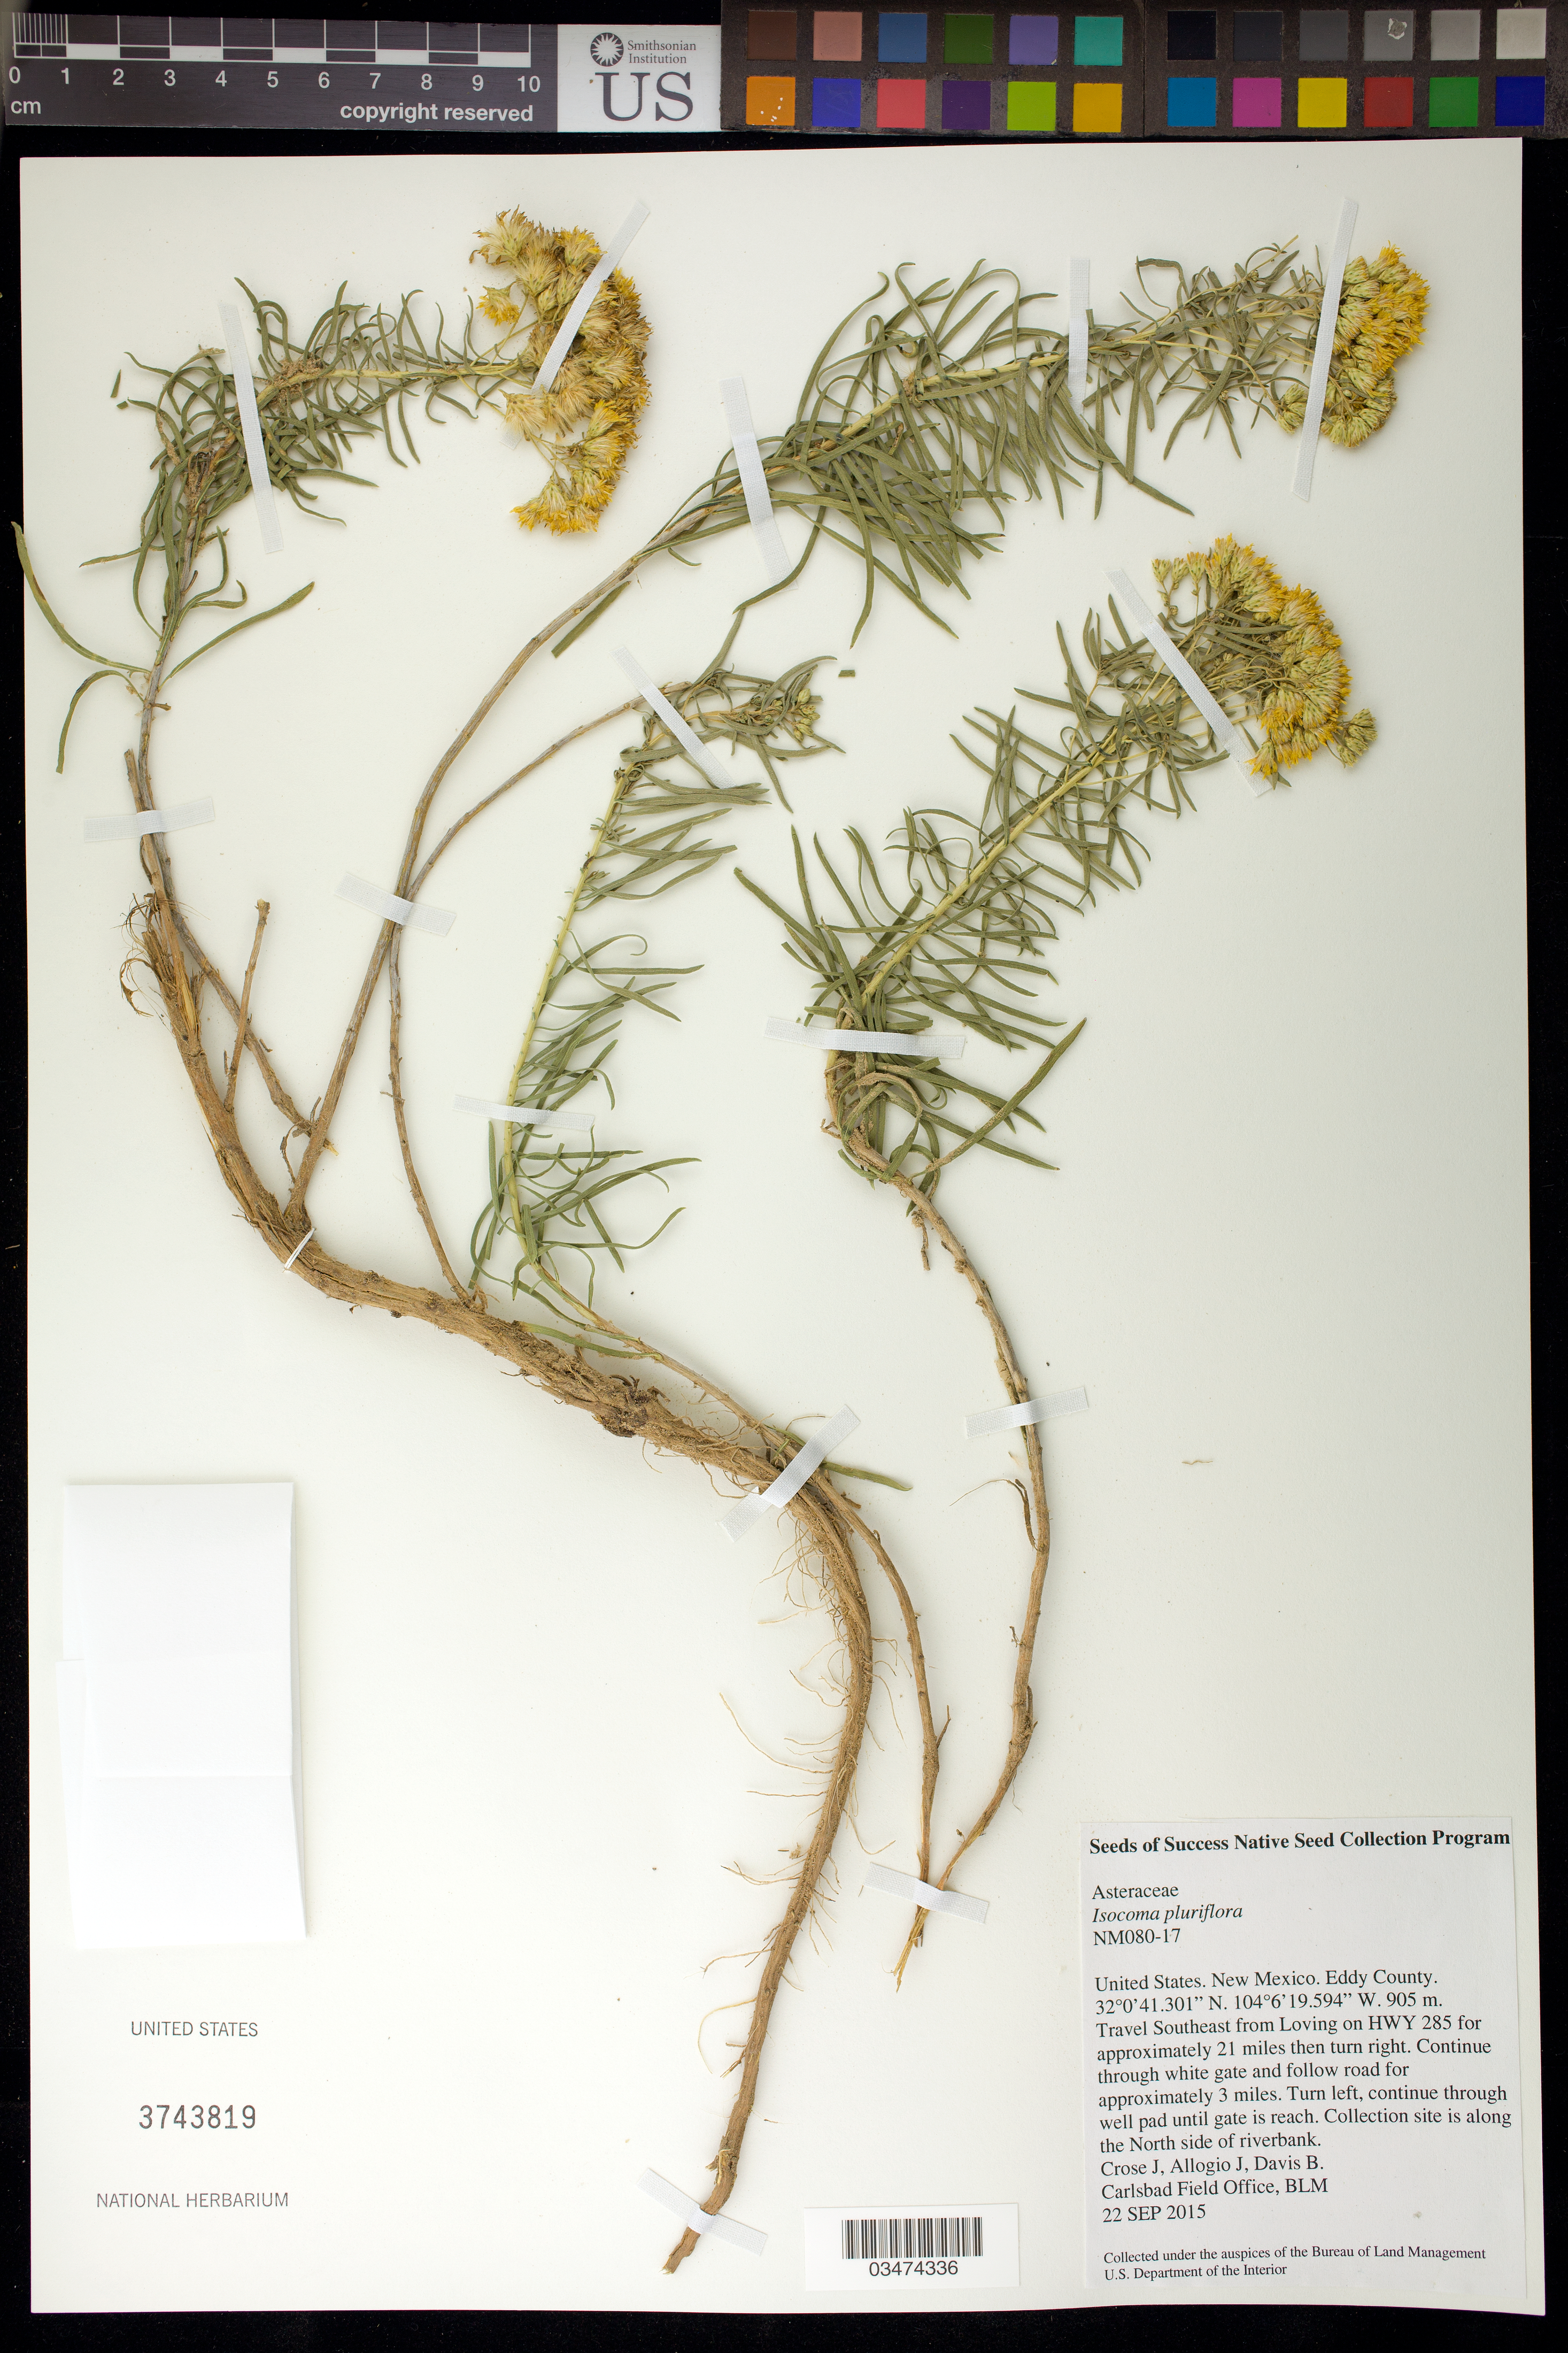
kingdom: Plantae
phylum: Tracheophyta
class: Magnoliopsida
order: Asterales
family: Asteraceae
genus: Isocoma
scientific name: Isocoma pluriflora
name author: (Torr. & A. Gray) Greene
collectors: J. Crose, B. Davis & J. Allogio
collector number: NM080-17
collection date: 2015-09-22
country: United States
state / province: New Mexico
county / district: Eddy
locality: SE from Loving on Hwy 285 for approx. 21 mi.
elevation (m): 905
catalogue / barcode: US 3743819